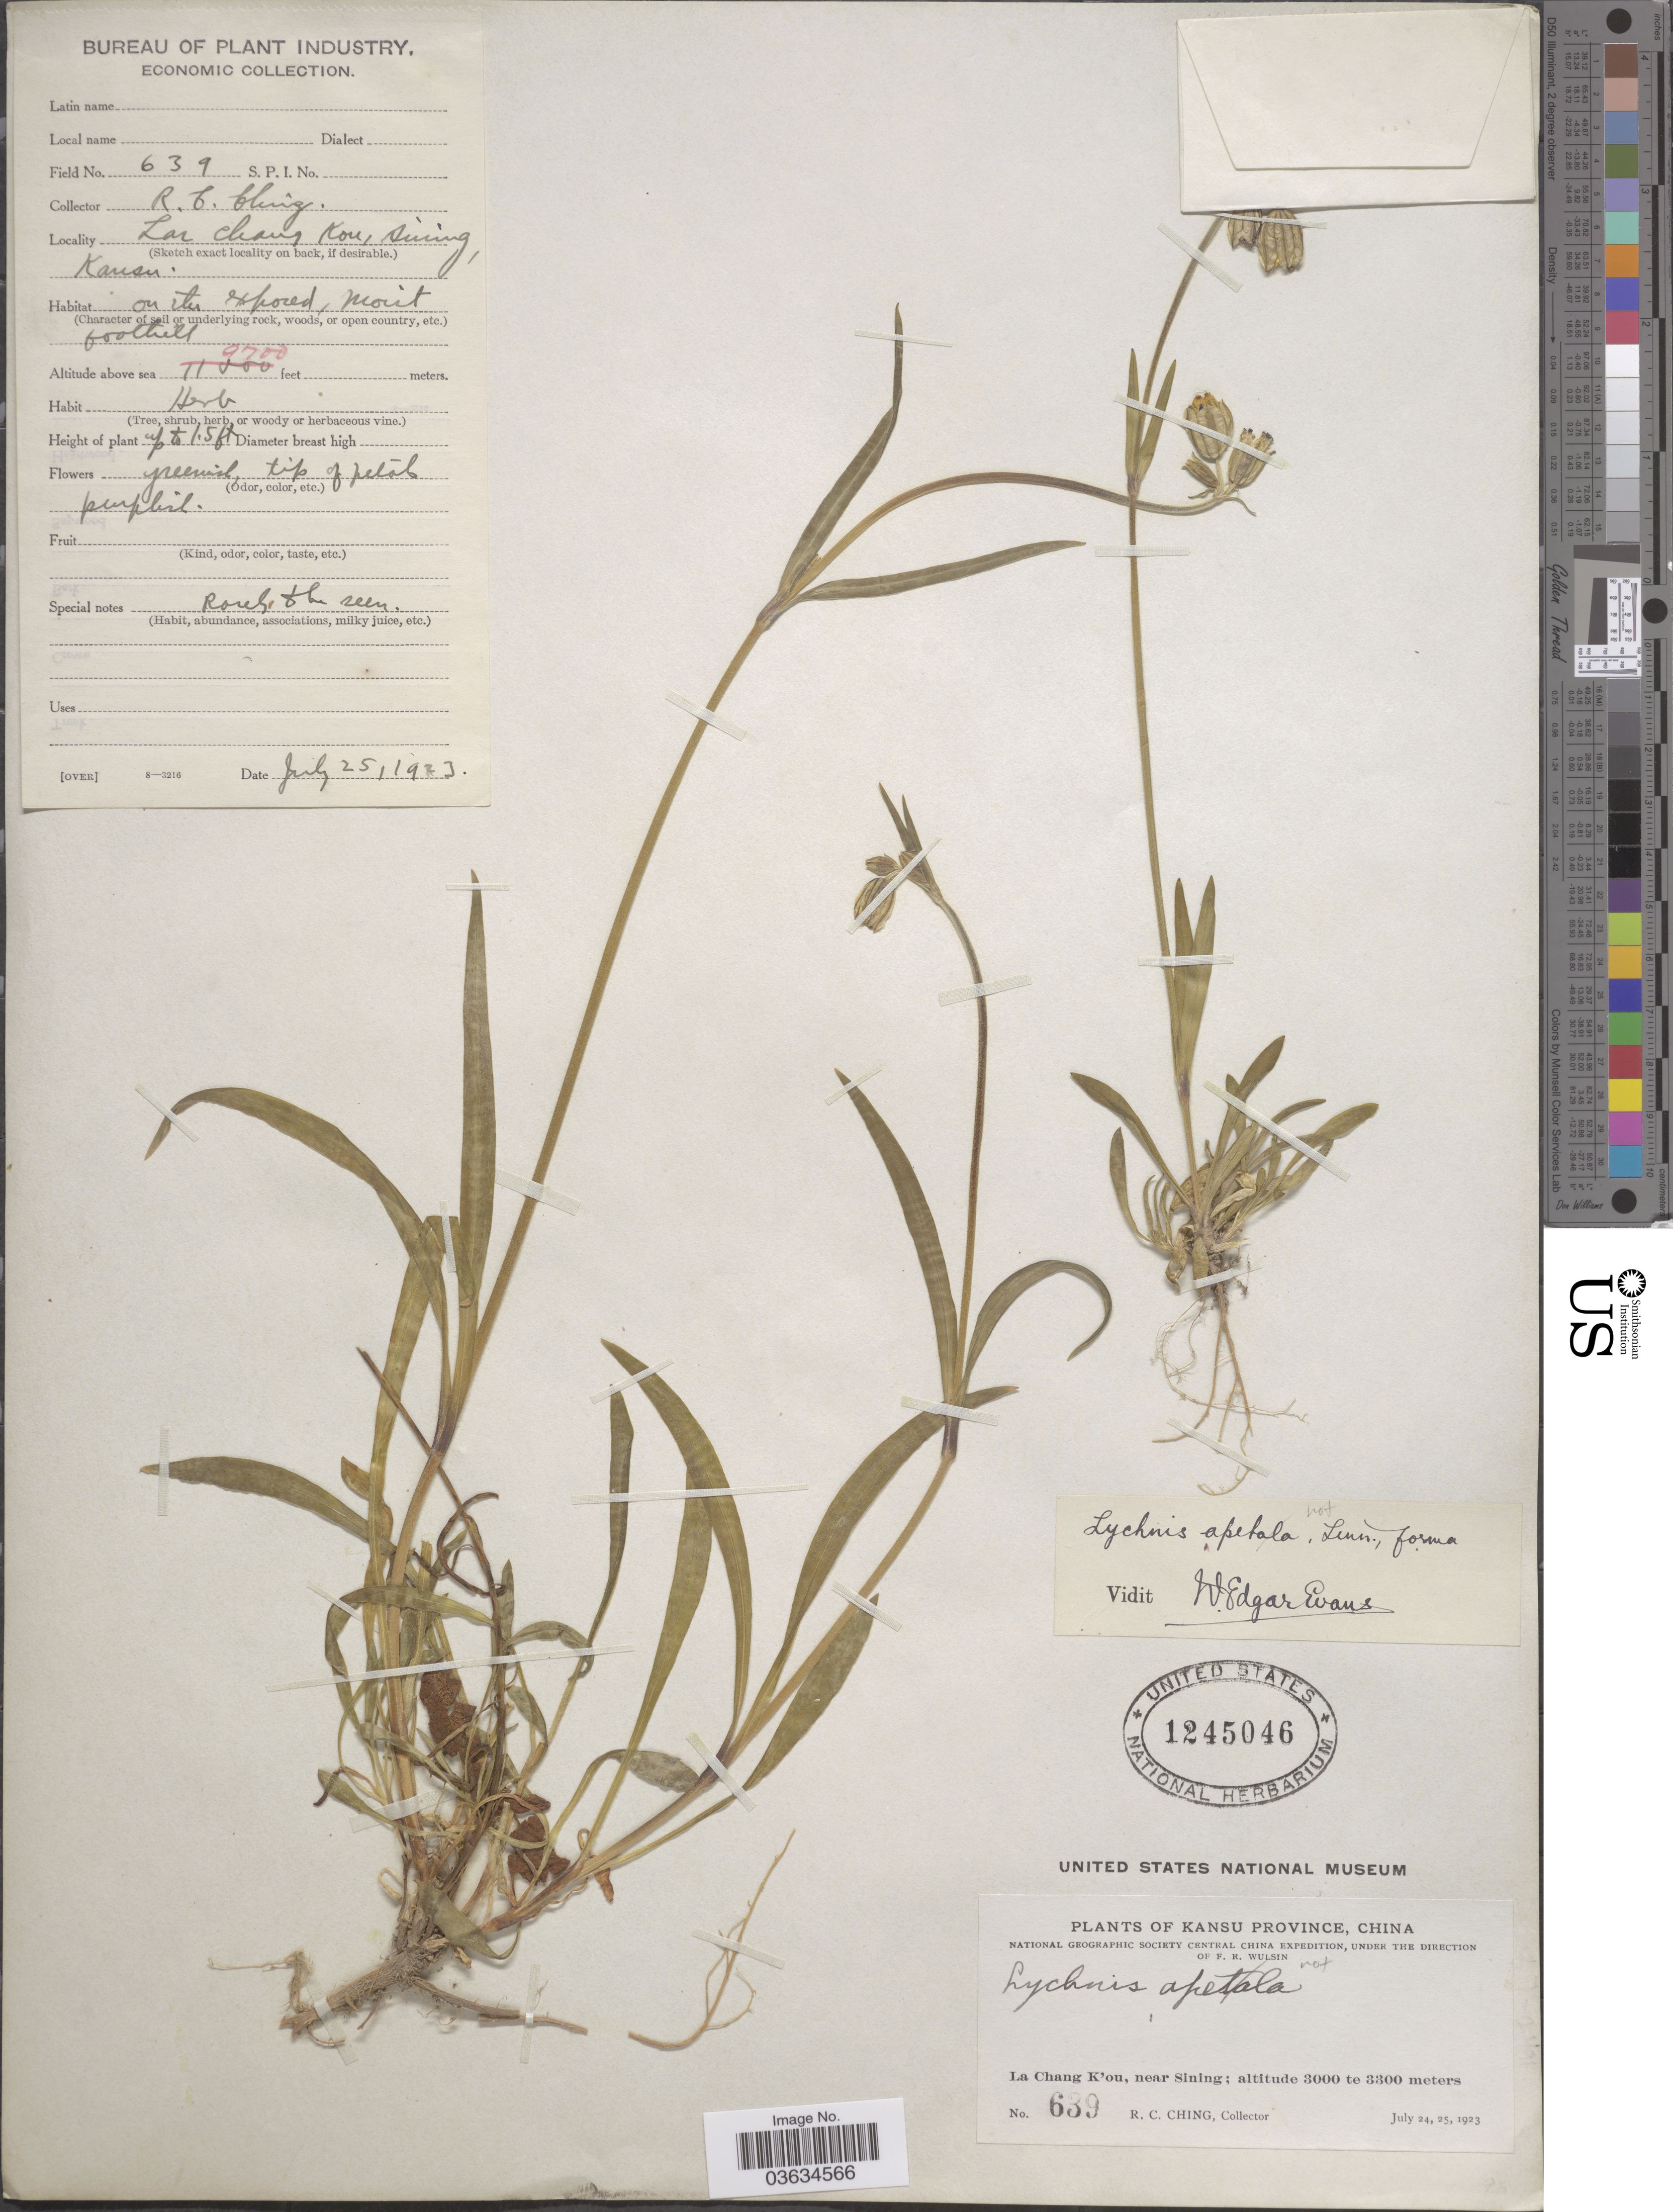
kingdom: Plantae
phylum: Tracheophyta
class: Magnoliopsida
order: Caryophyllales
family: Caryophyllaceae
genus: Silene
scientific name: Silene sp.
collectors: R. C. Ching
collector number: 639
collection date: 1923-07-25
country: China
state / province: Gansu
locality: Kansu Province. La Chang K'ou, near Sining.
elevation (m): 2957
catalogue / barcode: US 1245046